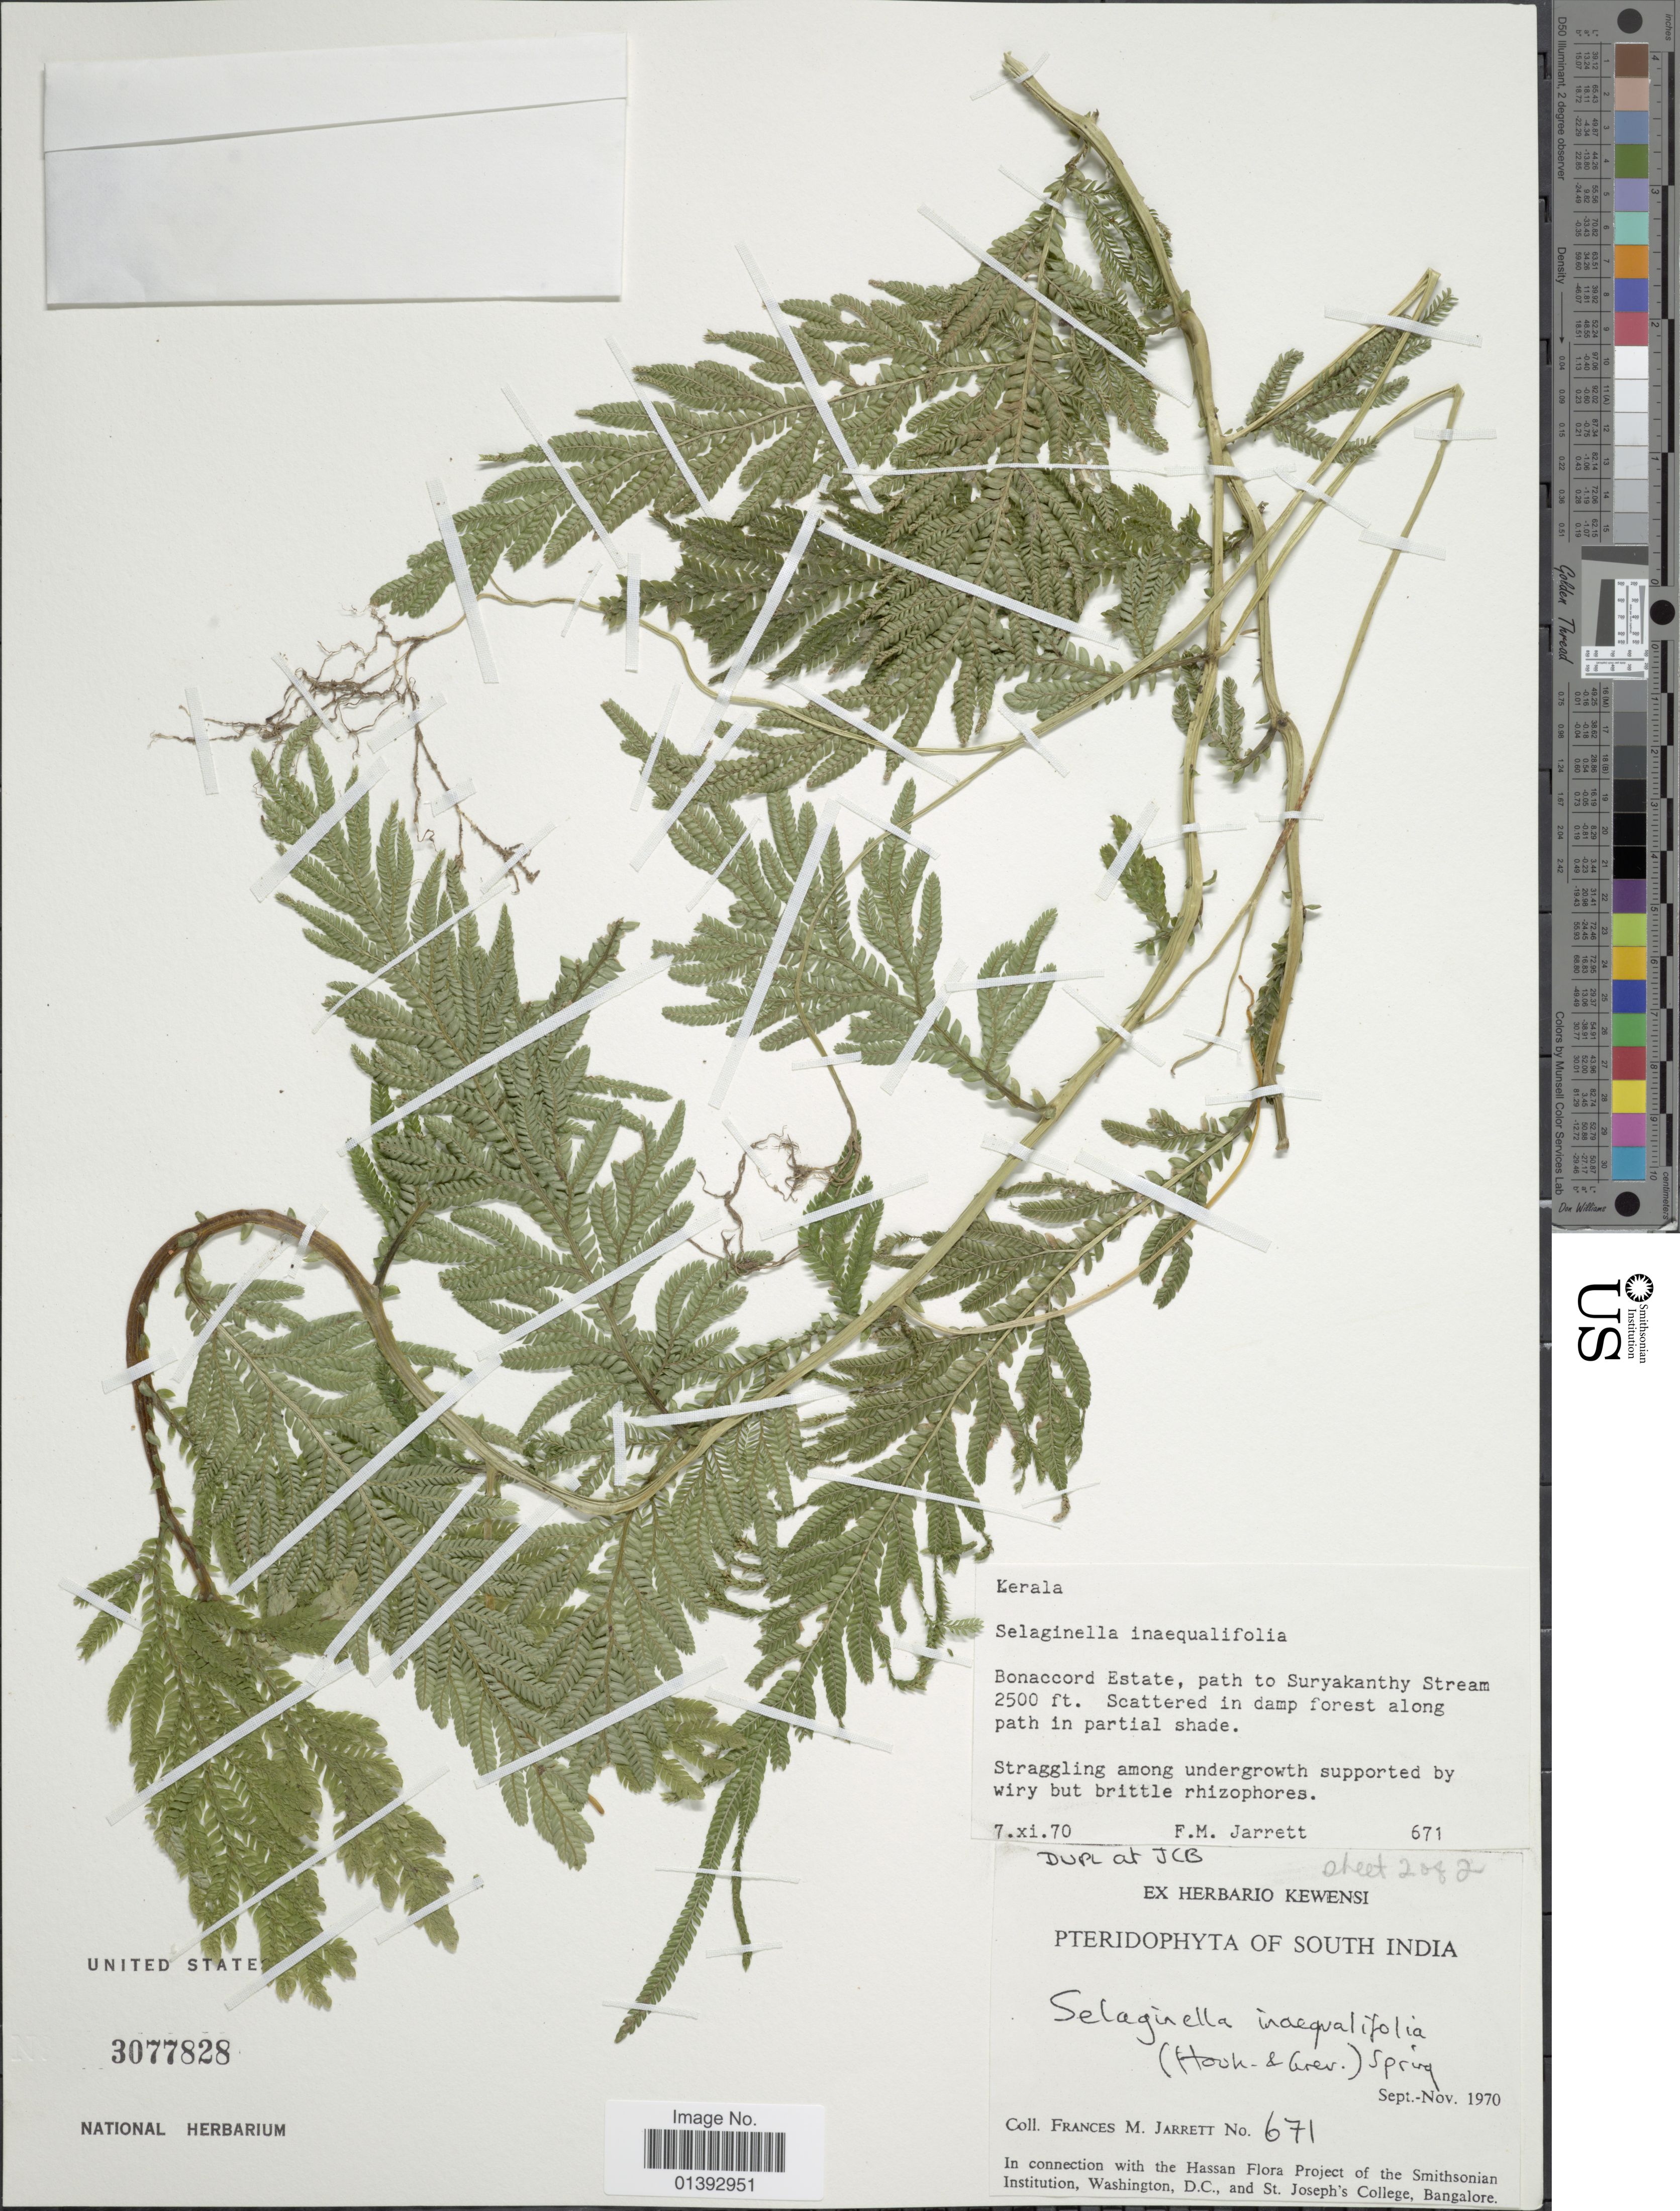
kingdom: Plantae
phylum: Tracheophyta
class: Lycopodiopsida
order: Selaginellales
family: Selaginellaceae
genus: Selaginella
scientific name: Selaginella inaequalifolia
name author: (Hook. & Grev.) Spring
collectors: F. M. Jarrett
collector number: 671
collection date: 1970-11-07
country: India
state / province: Kerala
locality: Bonaacord Estate, path to Suryakanthy Stream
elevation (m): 762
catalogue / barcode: US 3077828